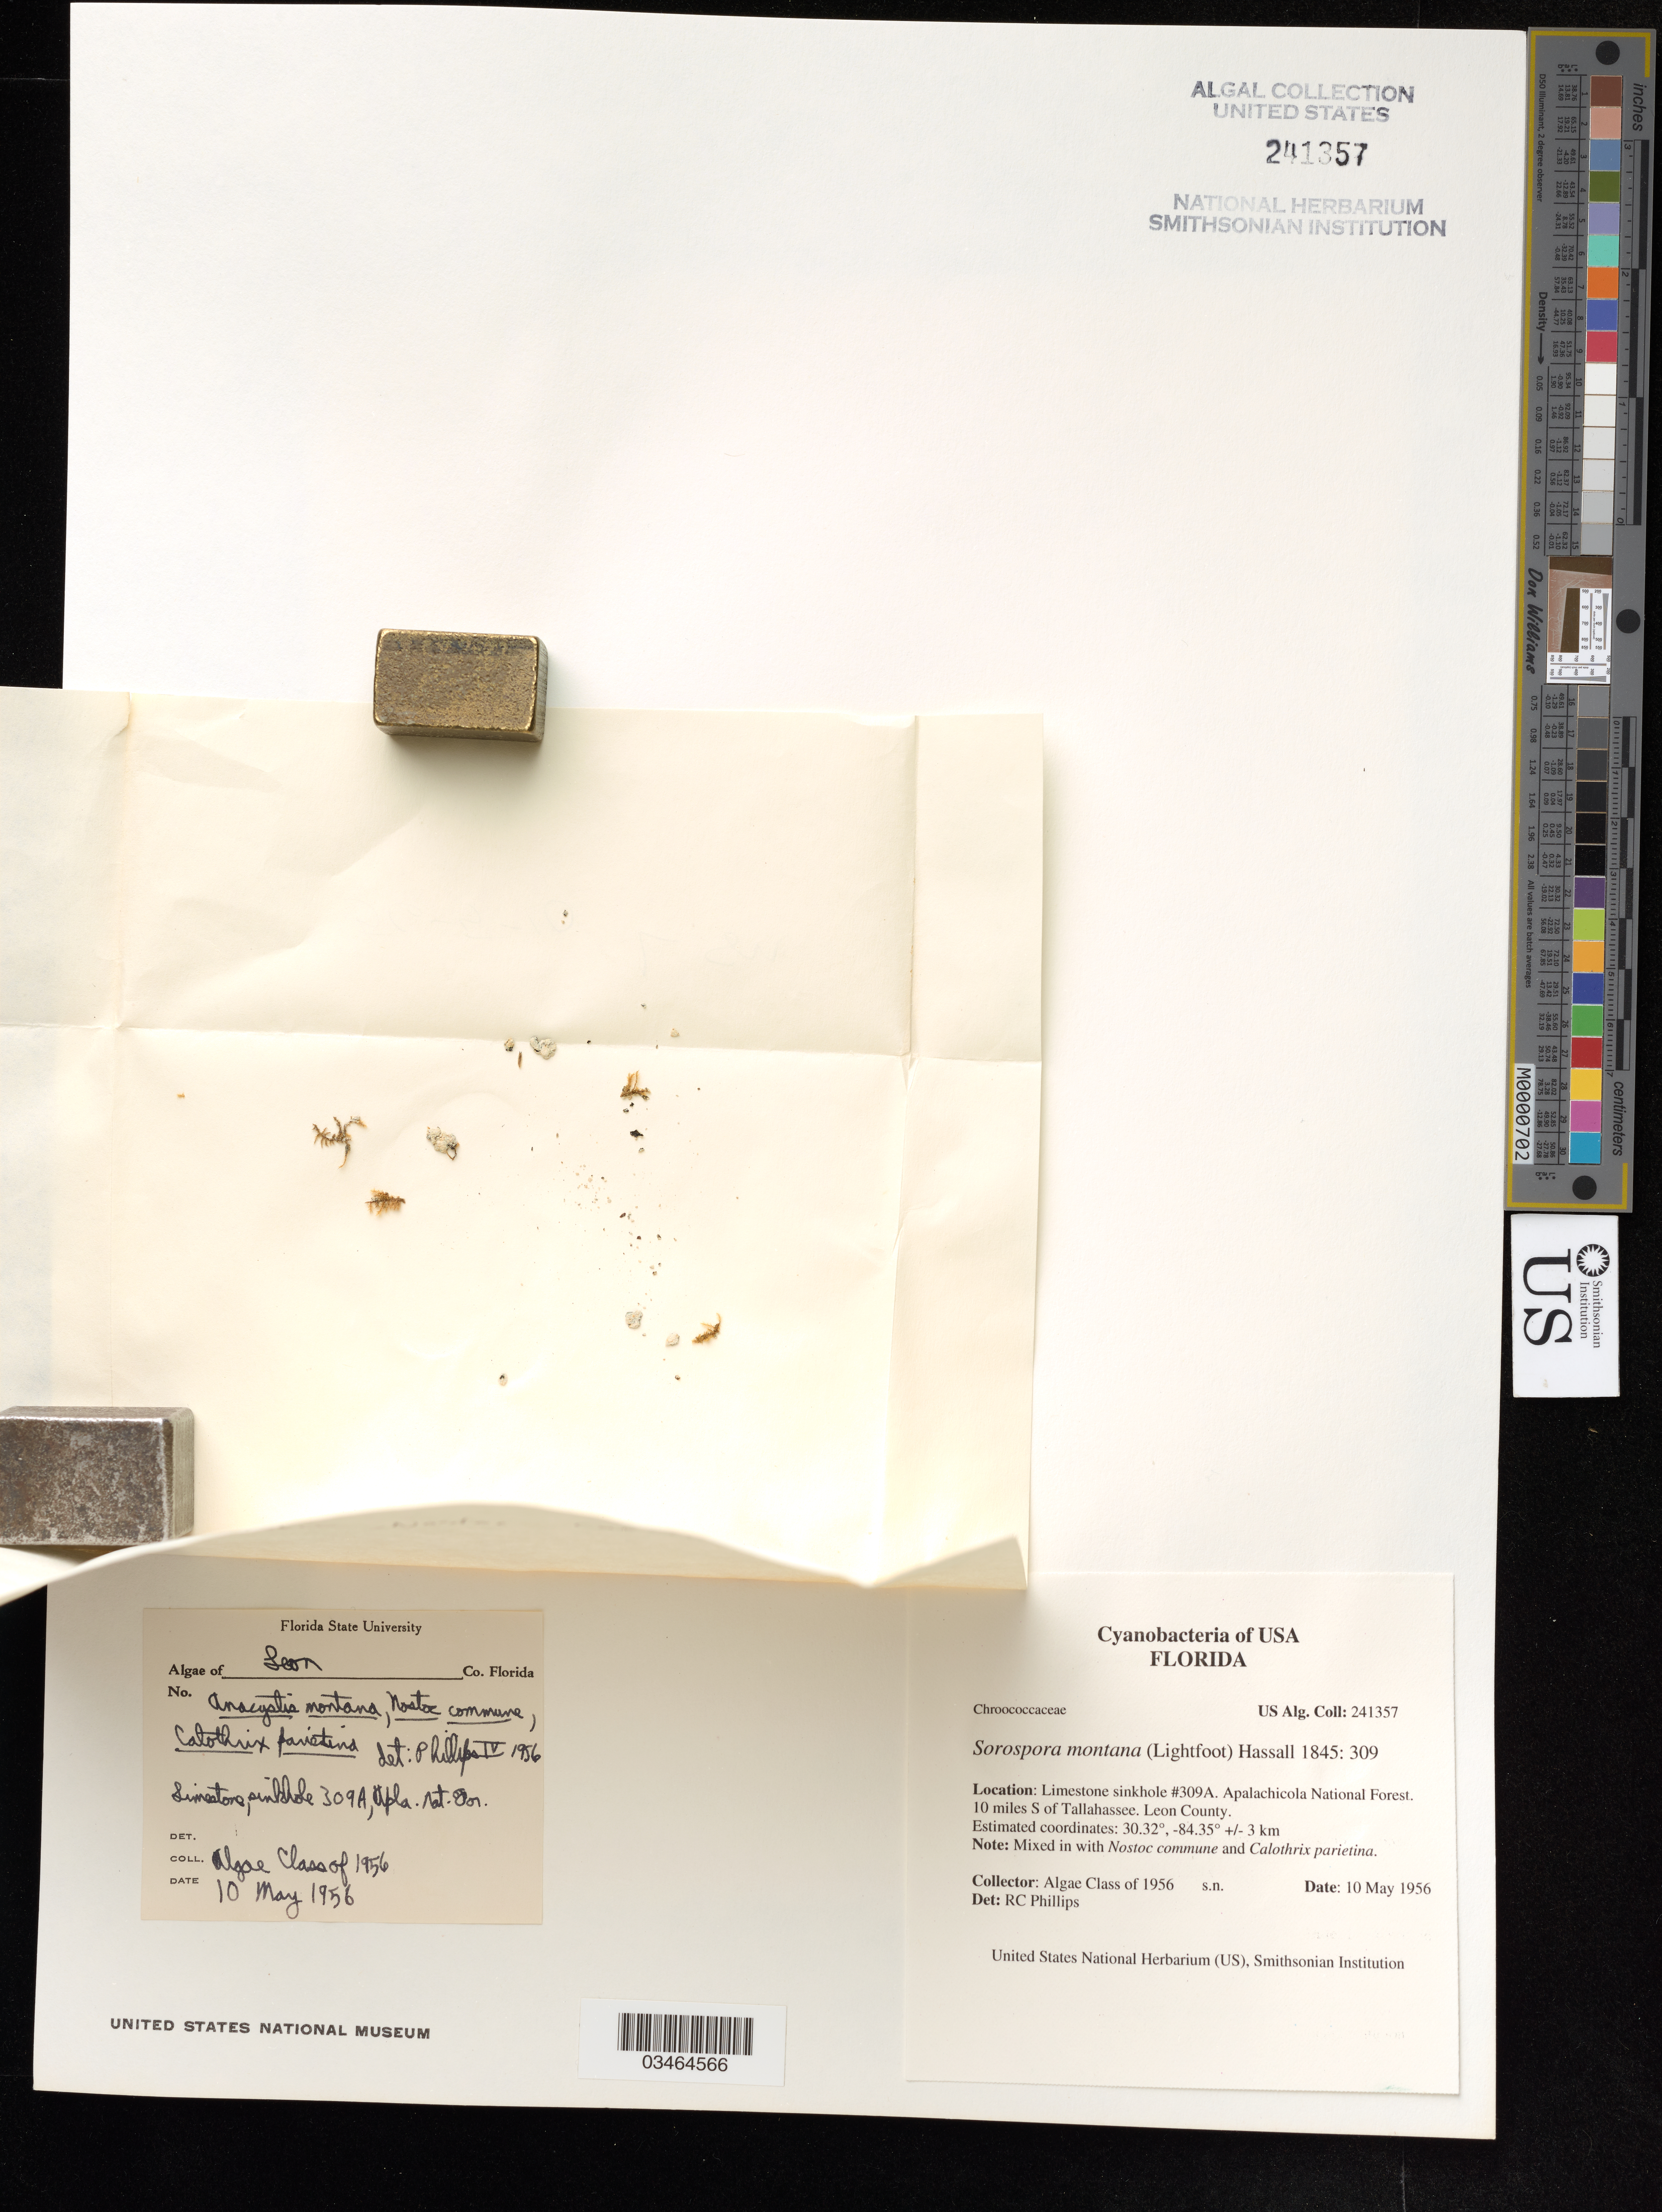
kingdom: Bacteria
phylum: Cyanobacteria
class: Cyanobacteriia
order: Synechococcales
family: Merismopediaceae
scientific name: Sorospora montana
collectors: Algae Class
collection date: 1956-05-10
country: United States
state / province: Florida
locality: Limestone sinkhole #309A, Apalachicola National Forest, 10 miles S of Tallahassee, Leon County.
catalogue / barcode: US 241357